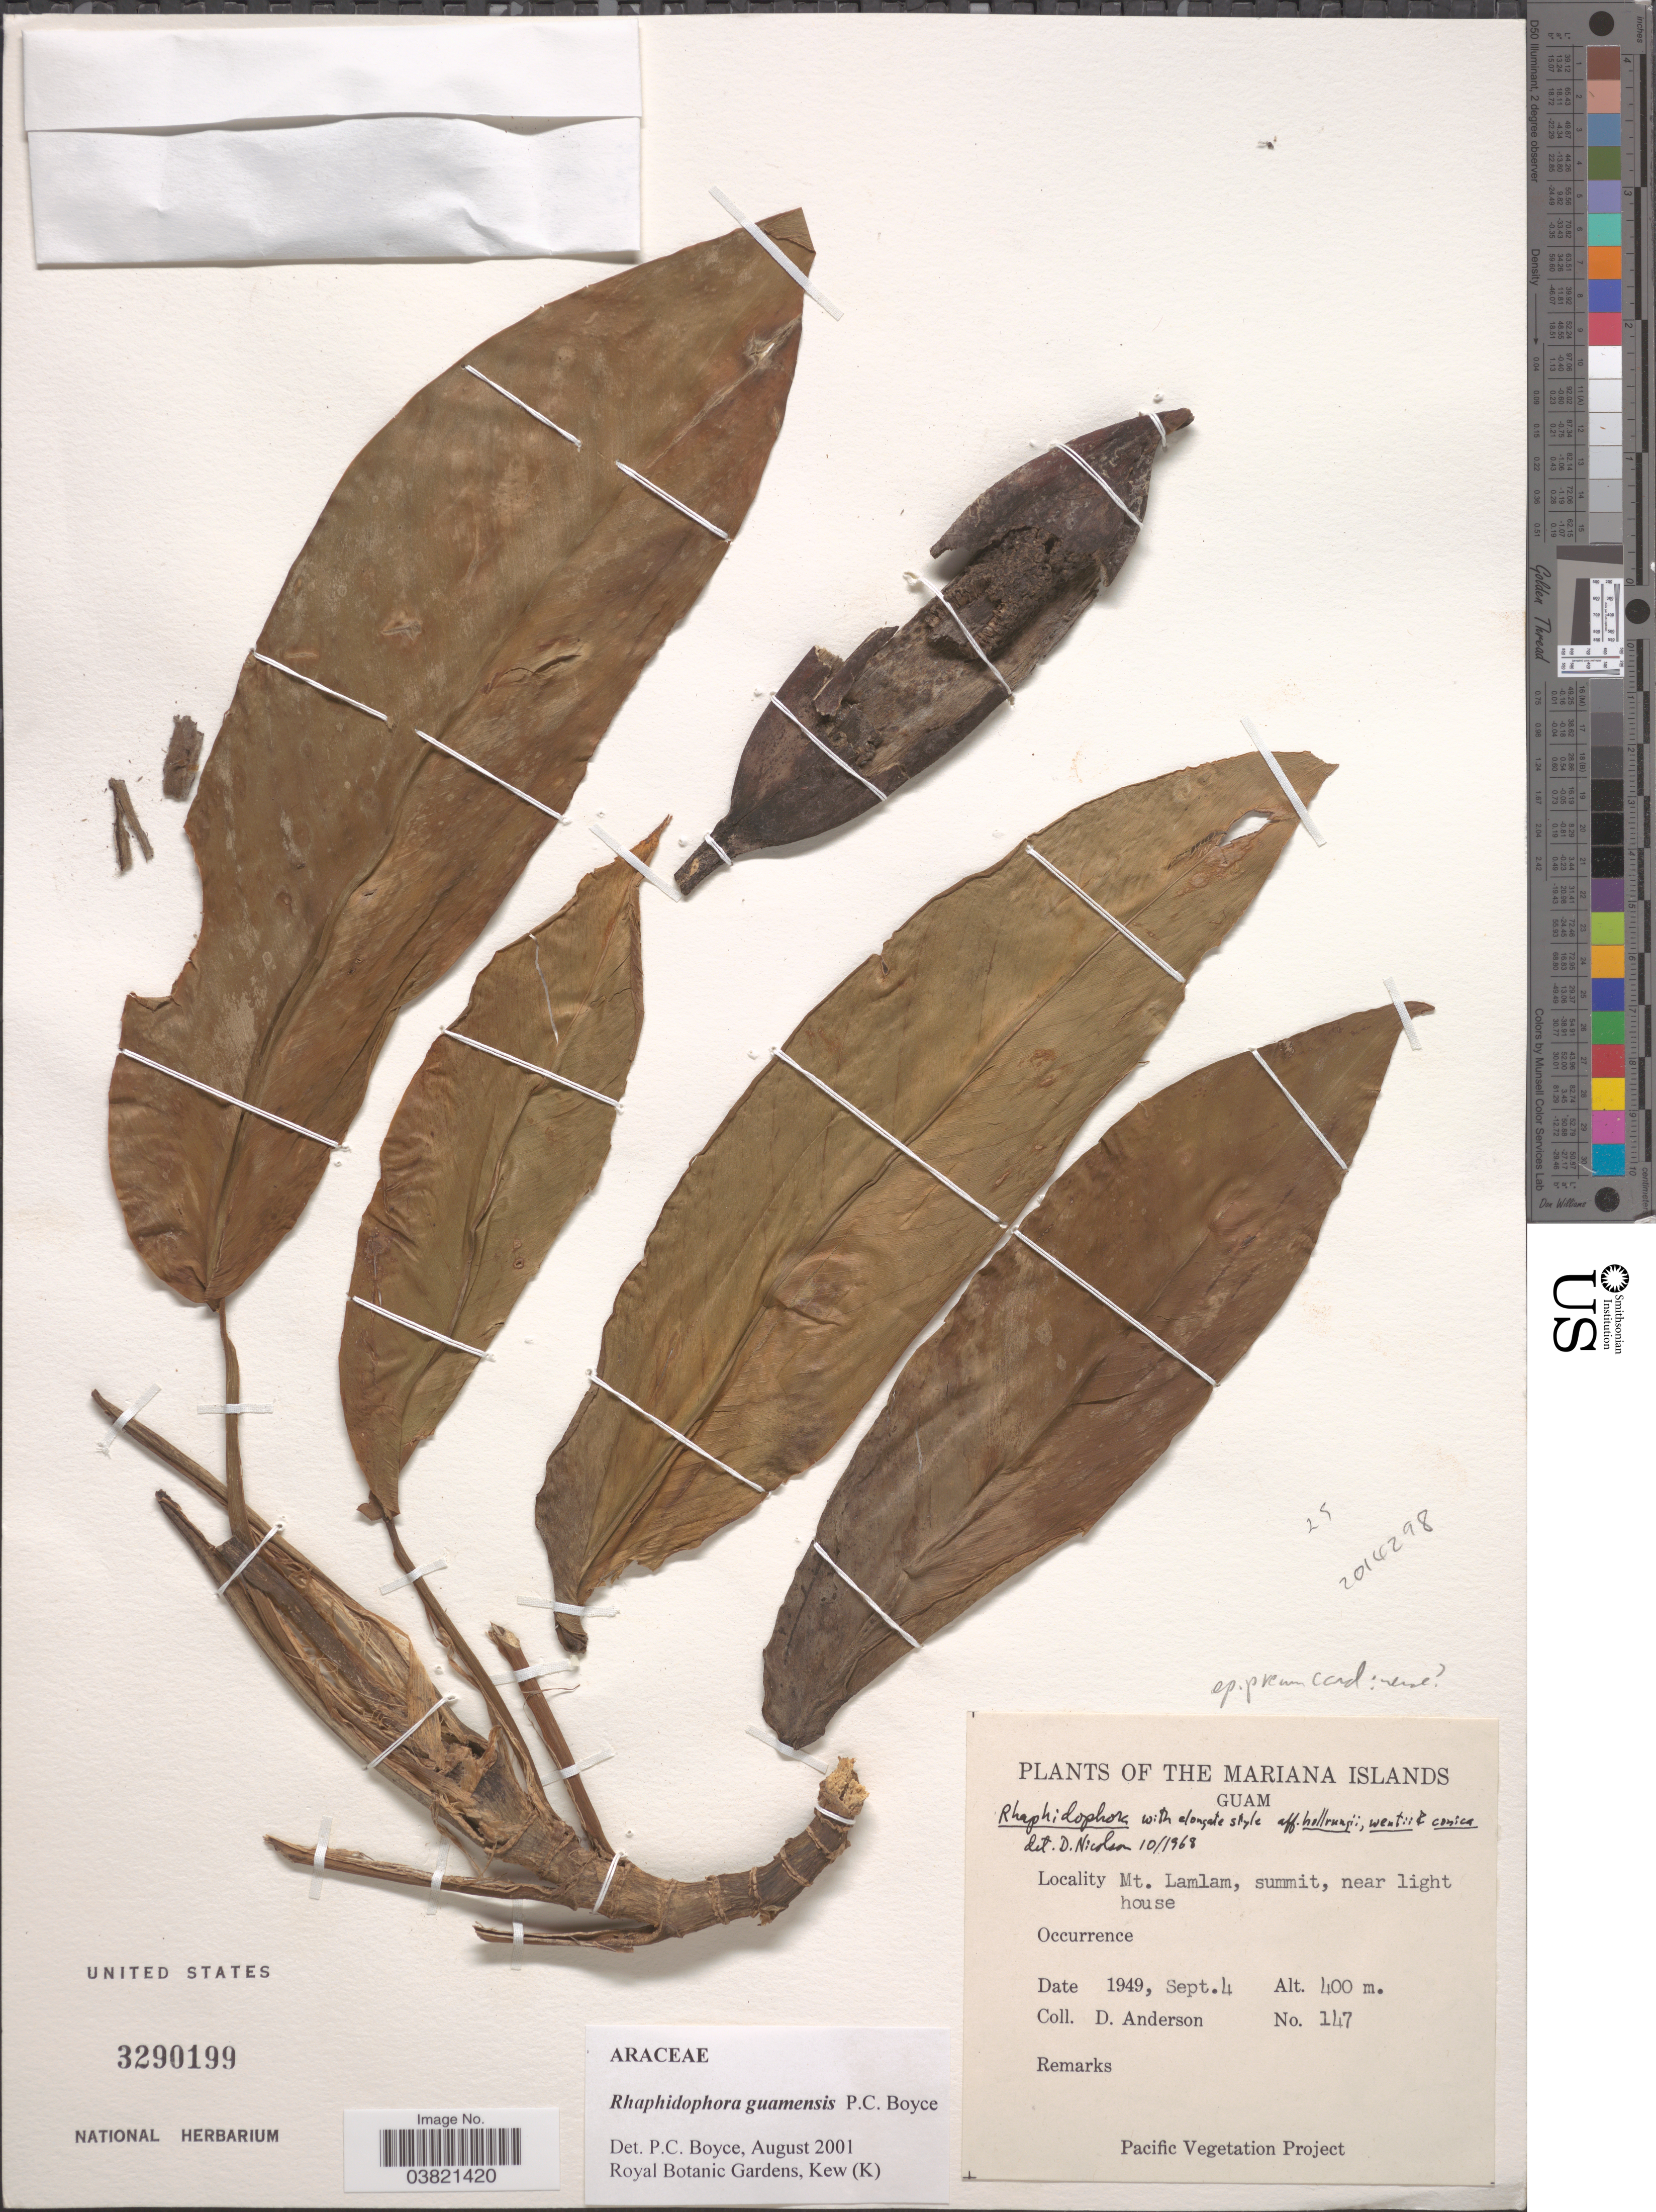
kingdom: Plantae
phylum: Tracheophyta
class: Liliopsida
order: Alismatales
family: Araceae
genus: Rhaphidophora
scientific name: Rhaphidophora guamensis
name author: P.C. Boyce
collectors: D. Anderson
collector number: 147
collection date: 1949-09-04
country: Guam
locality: The Mariana Islands. Mt. Lamlam, summit, near light house.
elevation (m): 400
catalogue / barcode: US 3290199